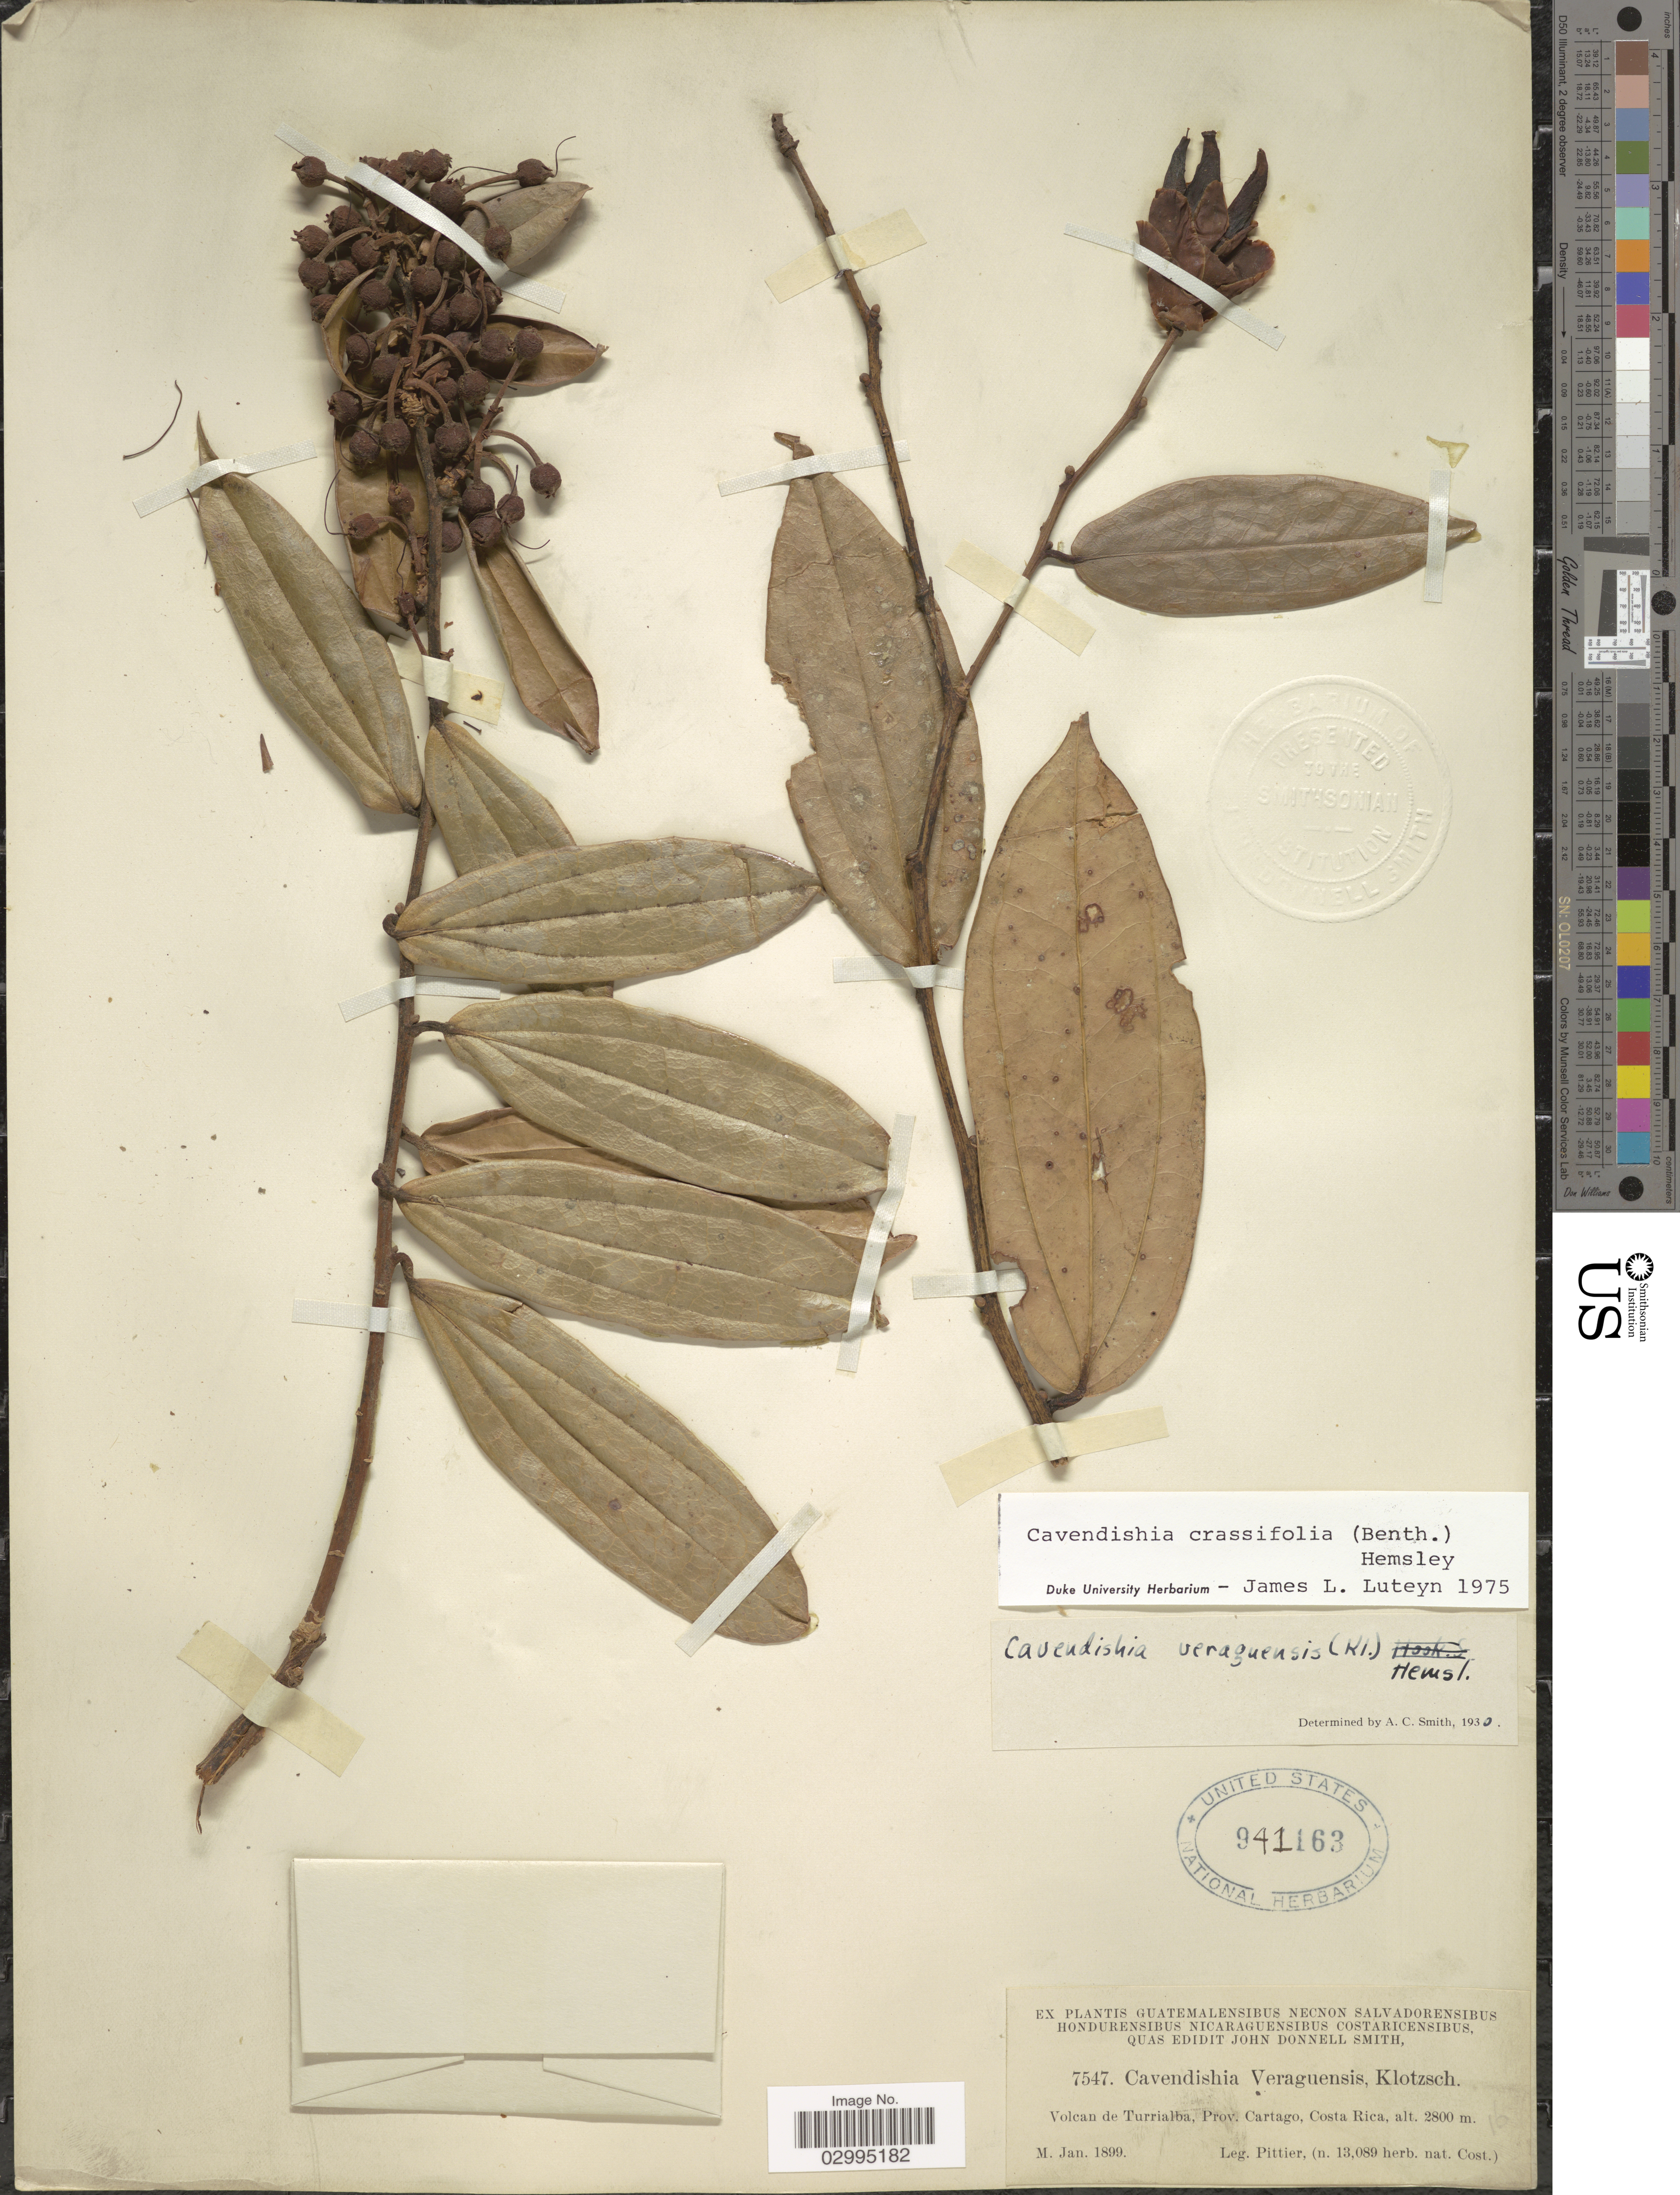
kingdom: Plantae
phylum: Tracheophyta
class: Magnoliopsida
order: Ericales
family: Ericaceae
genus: Cavendishia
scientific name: Cavendishia crassifolia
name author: (Benth.) Hemsl.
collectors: Pittier, --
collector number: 7547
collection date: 1899-01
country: Costa Rica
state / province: Cartago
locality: Volcan de Turrialba, Prov. Cartago.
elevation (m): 2800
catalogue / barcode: US 941163